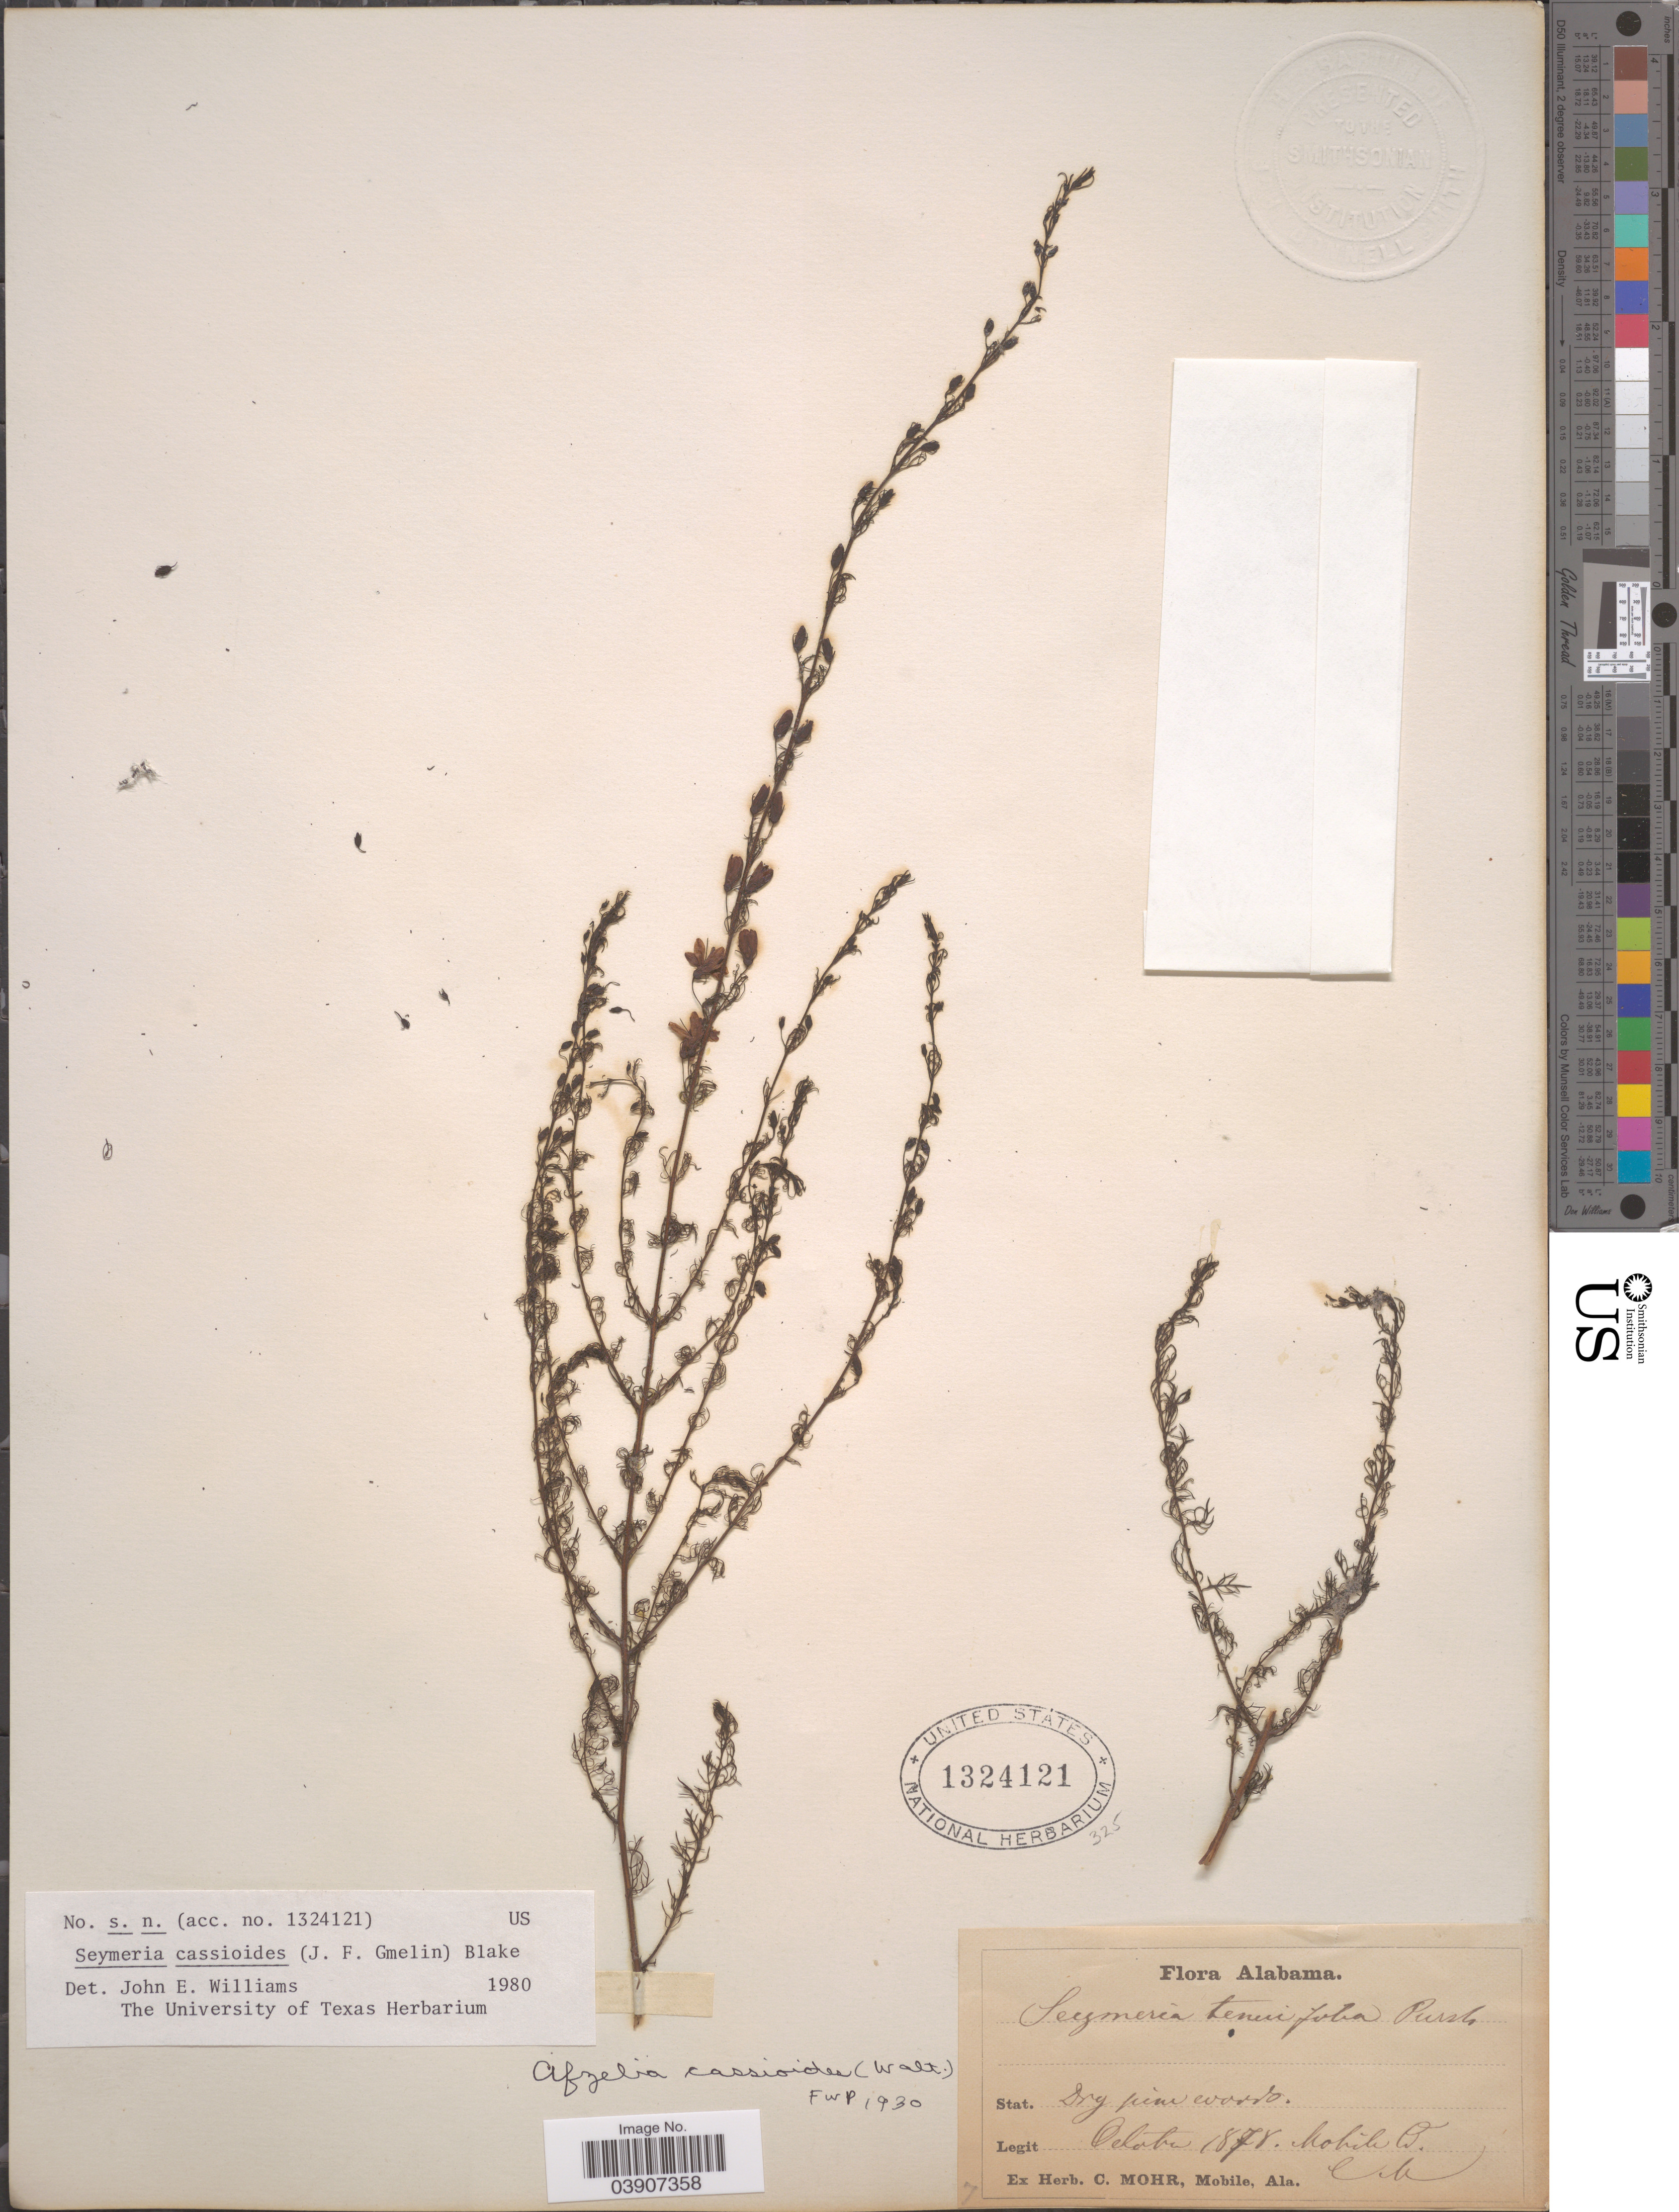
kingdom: Plantae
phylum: Tracheophyta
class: Magnoliopsida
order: Lamiales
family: Orobanchaceae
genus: Seymeria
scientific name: Seymeria cassioides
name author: (J.F. Gmel.) S.F. Blake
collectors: Mohr, C. T. (herbarium)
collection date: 1878-10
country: United States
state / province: Alabama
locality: Mobile Co.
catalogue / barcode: US 1324121